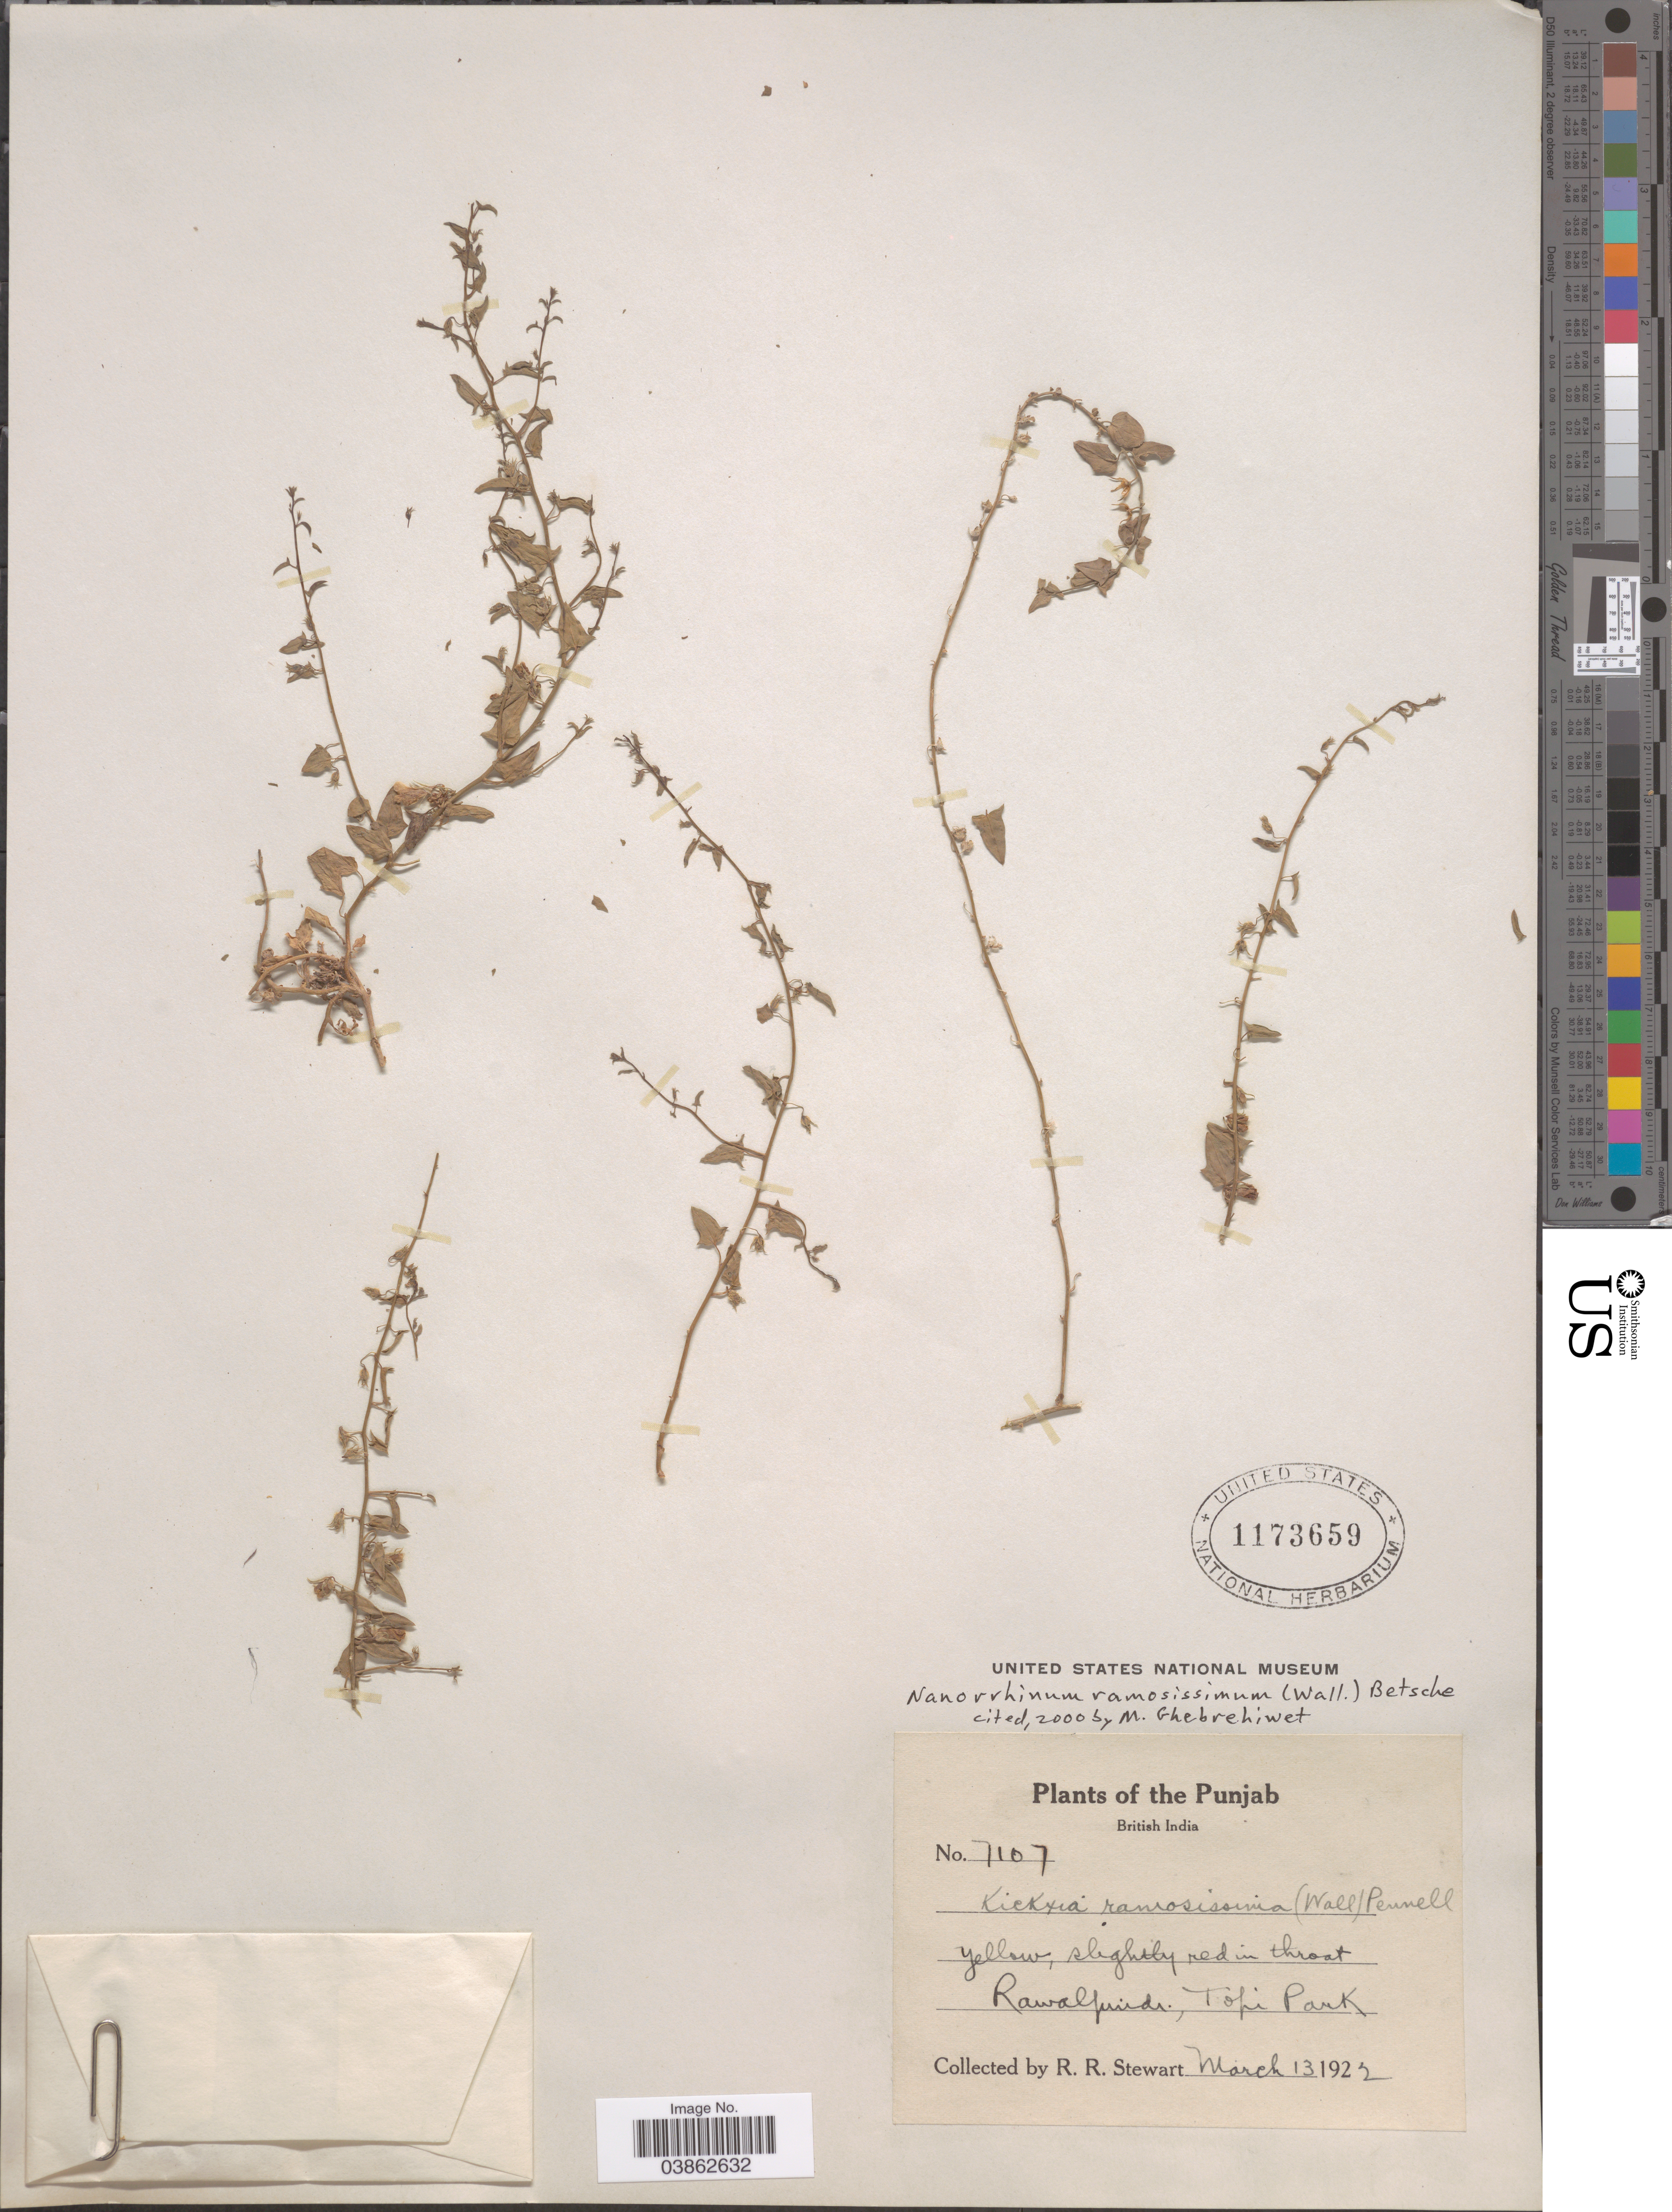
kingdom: Plantae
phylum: Tracheophyta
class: Magnoliopsida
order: Lamiales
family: Plantaginaceae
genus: Elatinoides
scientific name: Elatinoides ramosissima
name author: (Walter) Wettst.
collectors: R. Stewart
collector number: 7107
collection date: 1922-03-13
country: Pakistan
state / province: Punjab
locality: British India. Rawalpindi, Topi Park.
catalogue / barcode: US 1173659